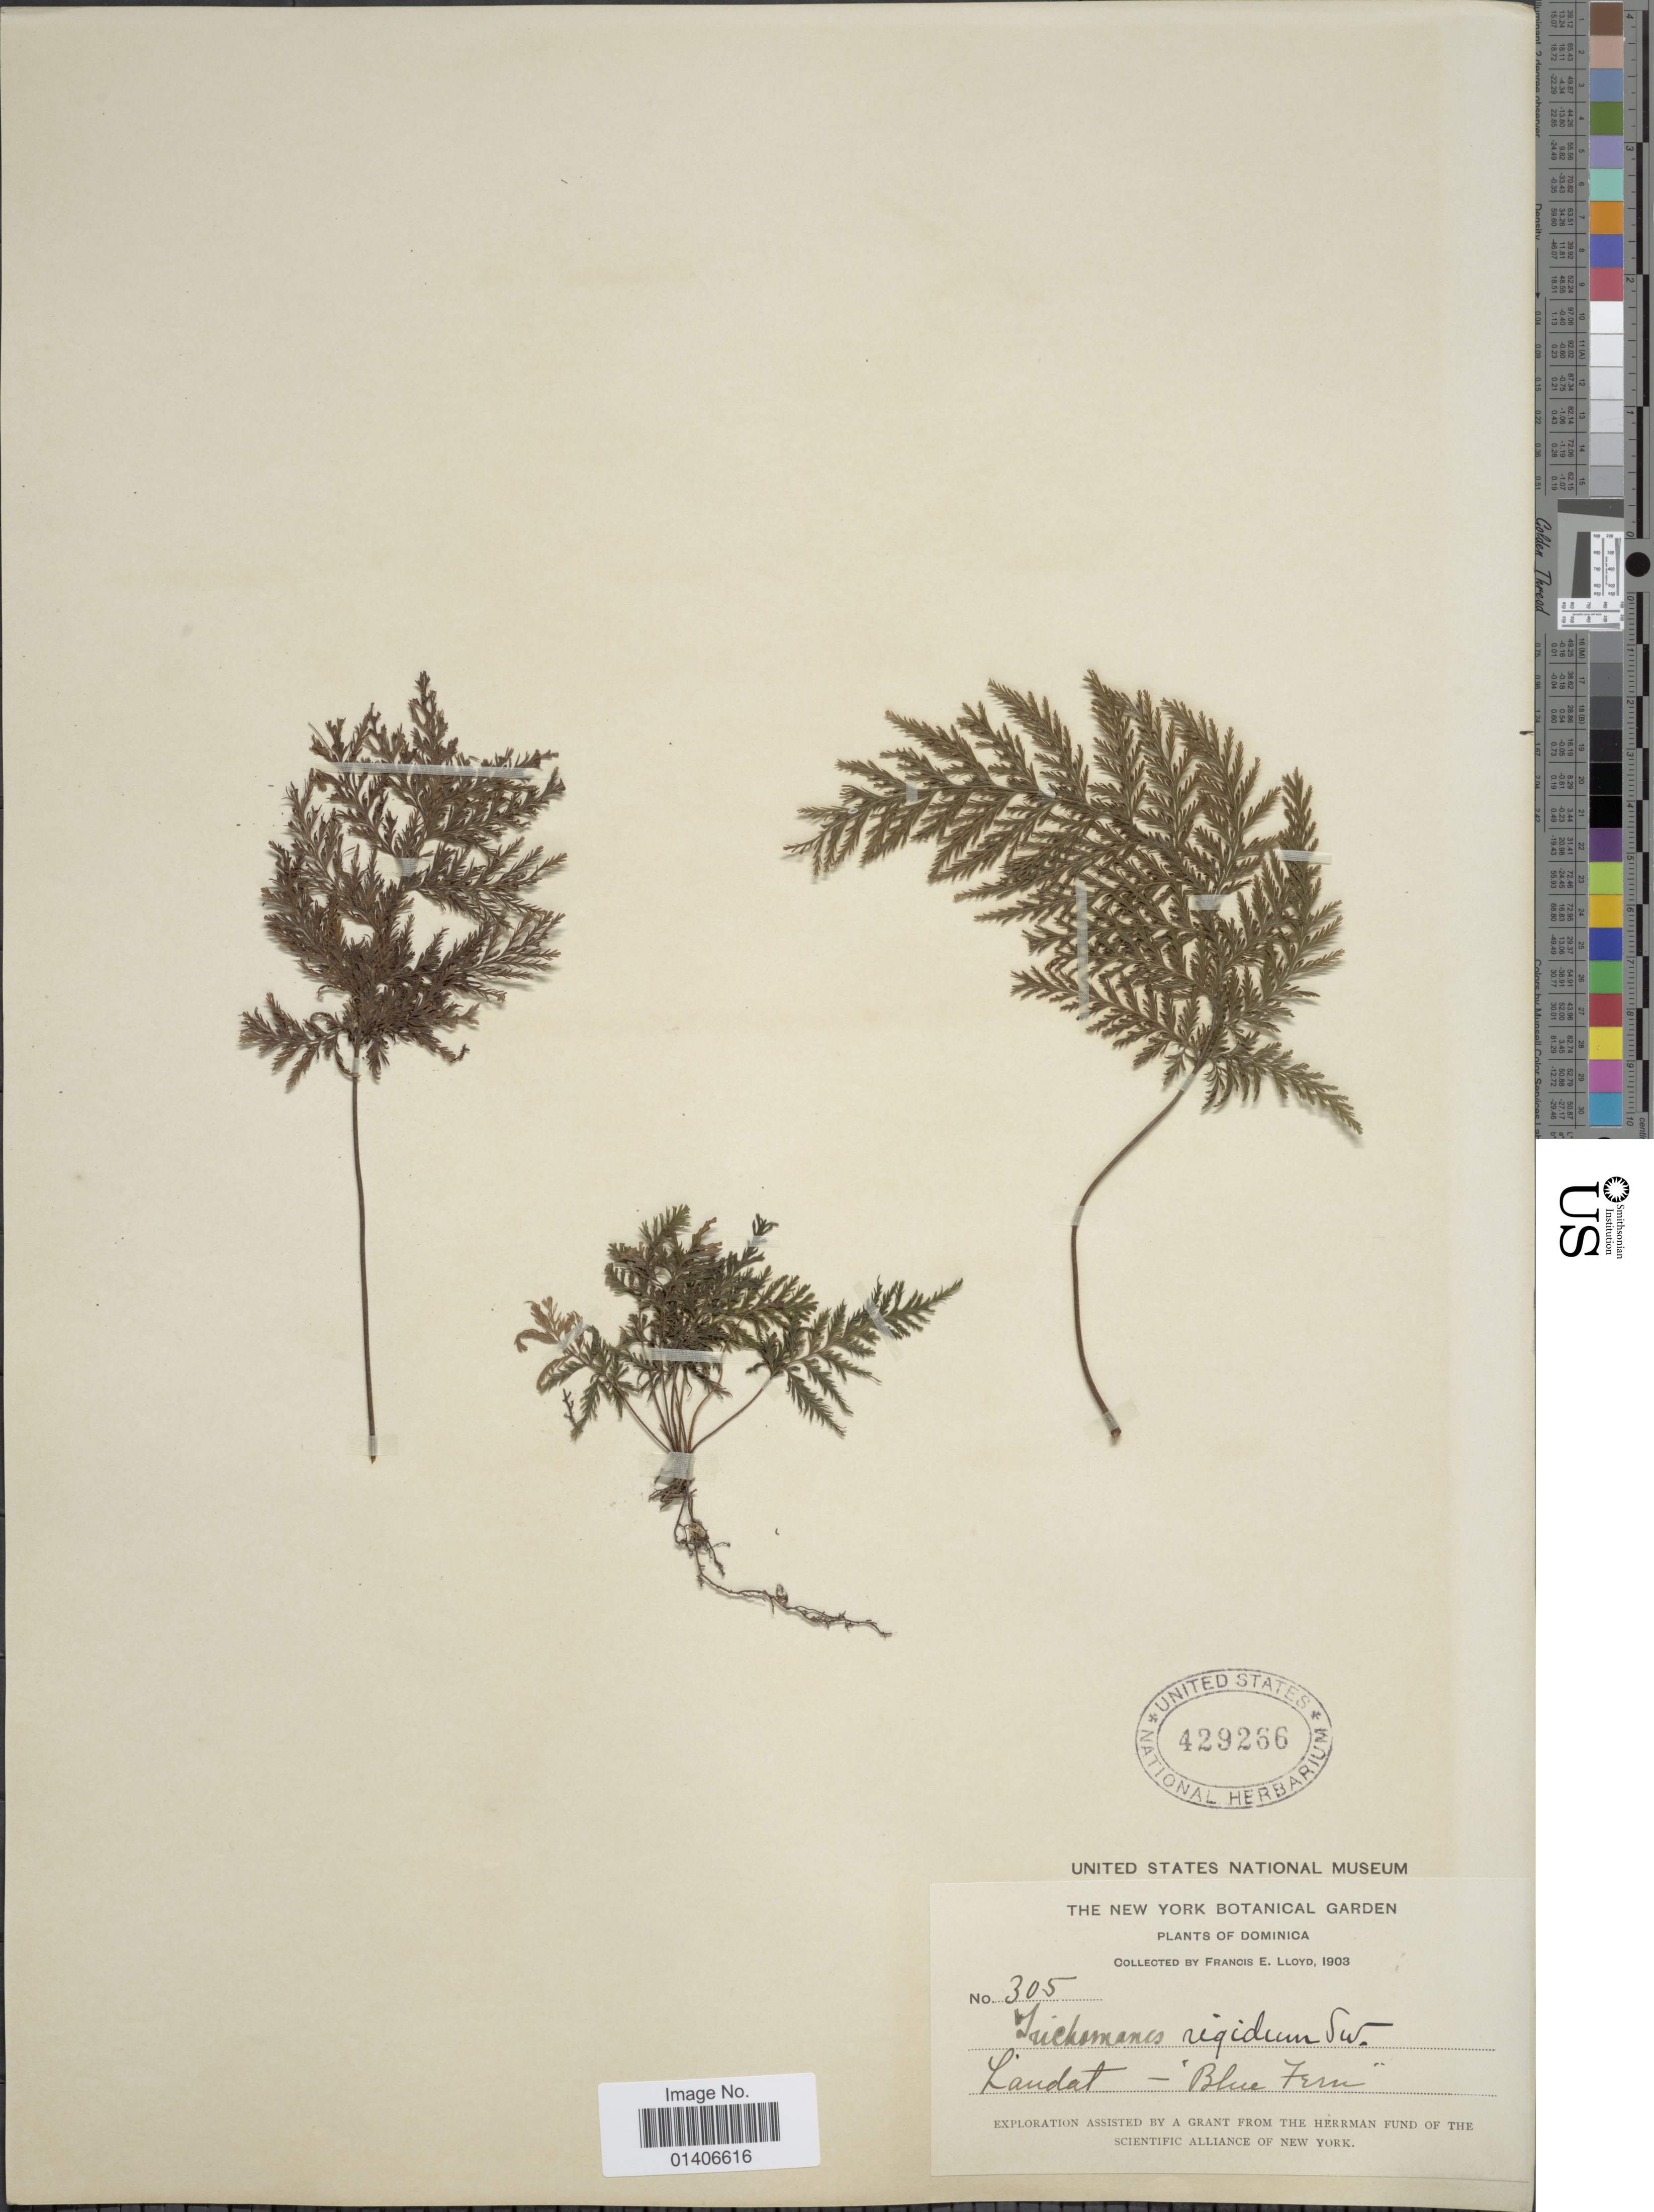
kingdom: Plantae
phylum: Tracheophyta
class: Polypodiopsida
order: Hymenophyllales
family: Hymenophyllaceae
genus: Abrodictyum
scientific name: Abrodictyum rigidum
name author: (Sw.) Ebihara & Dubuisson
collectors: Lloyd, C. E.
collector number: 305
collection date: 1903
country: Dominica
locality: Landat - Blue Fern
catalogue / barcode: US 429266